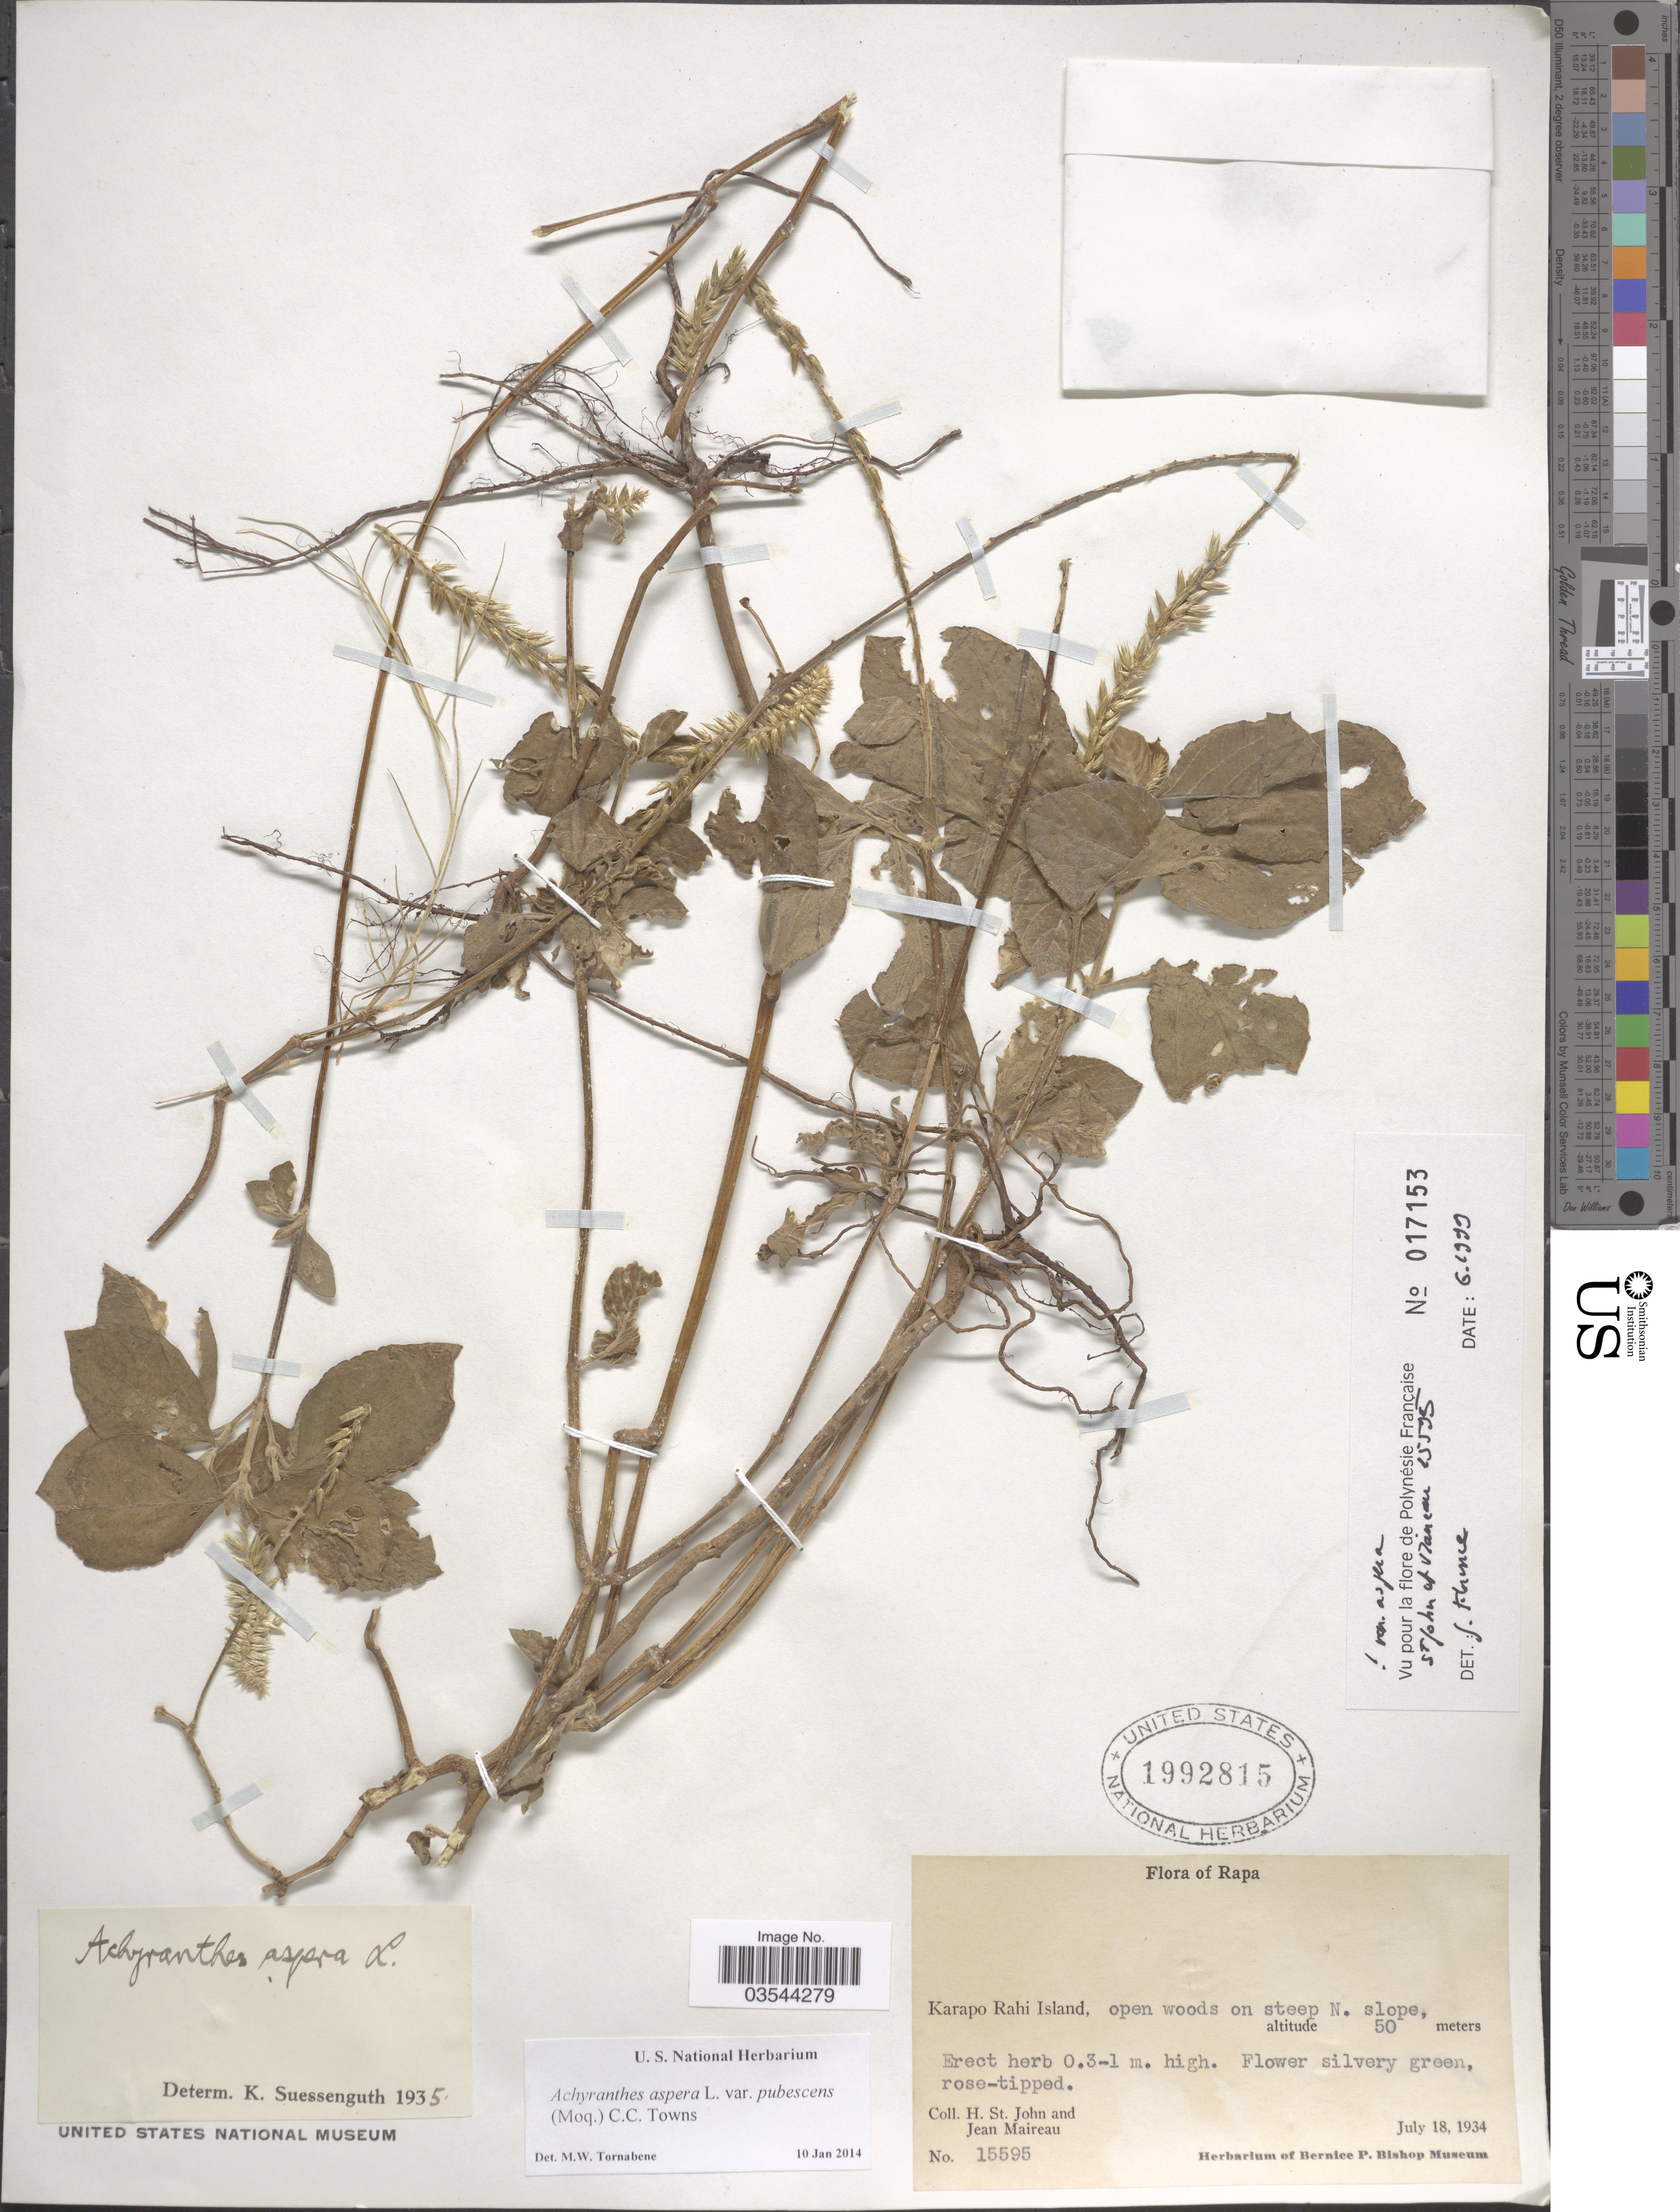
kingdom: Plantae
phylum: Tracheophyta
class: Magnoliopsida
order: Caryophyllales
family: Amaranthaceae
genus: Achyranthes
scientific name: Achyranthes aspera var. pubescens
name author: (Moq.) M. Gómez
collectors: H. St. John & J. Maireau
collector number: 15595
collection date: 1934-07-18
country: French Polynesia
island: Rapa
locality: Rapa. Karapo Rahi Island, open woods on steep N. slope.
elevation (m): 50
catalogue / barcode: US 1992815